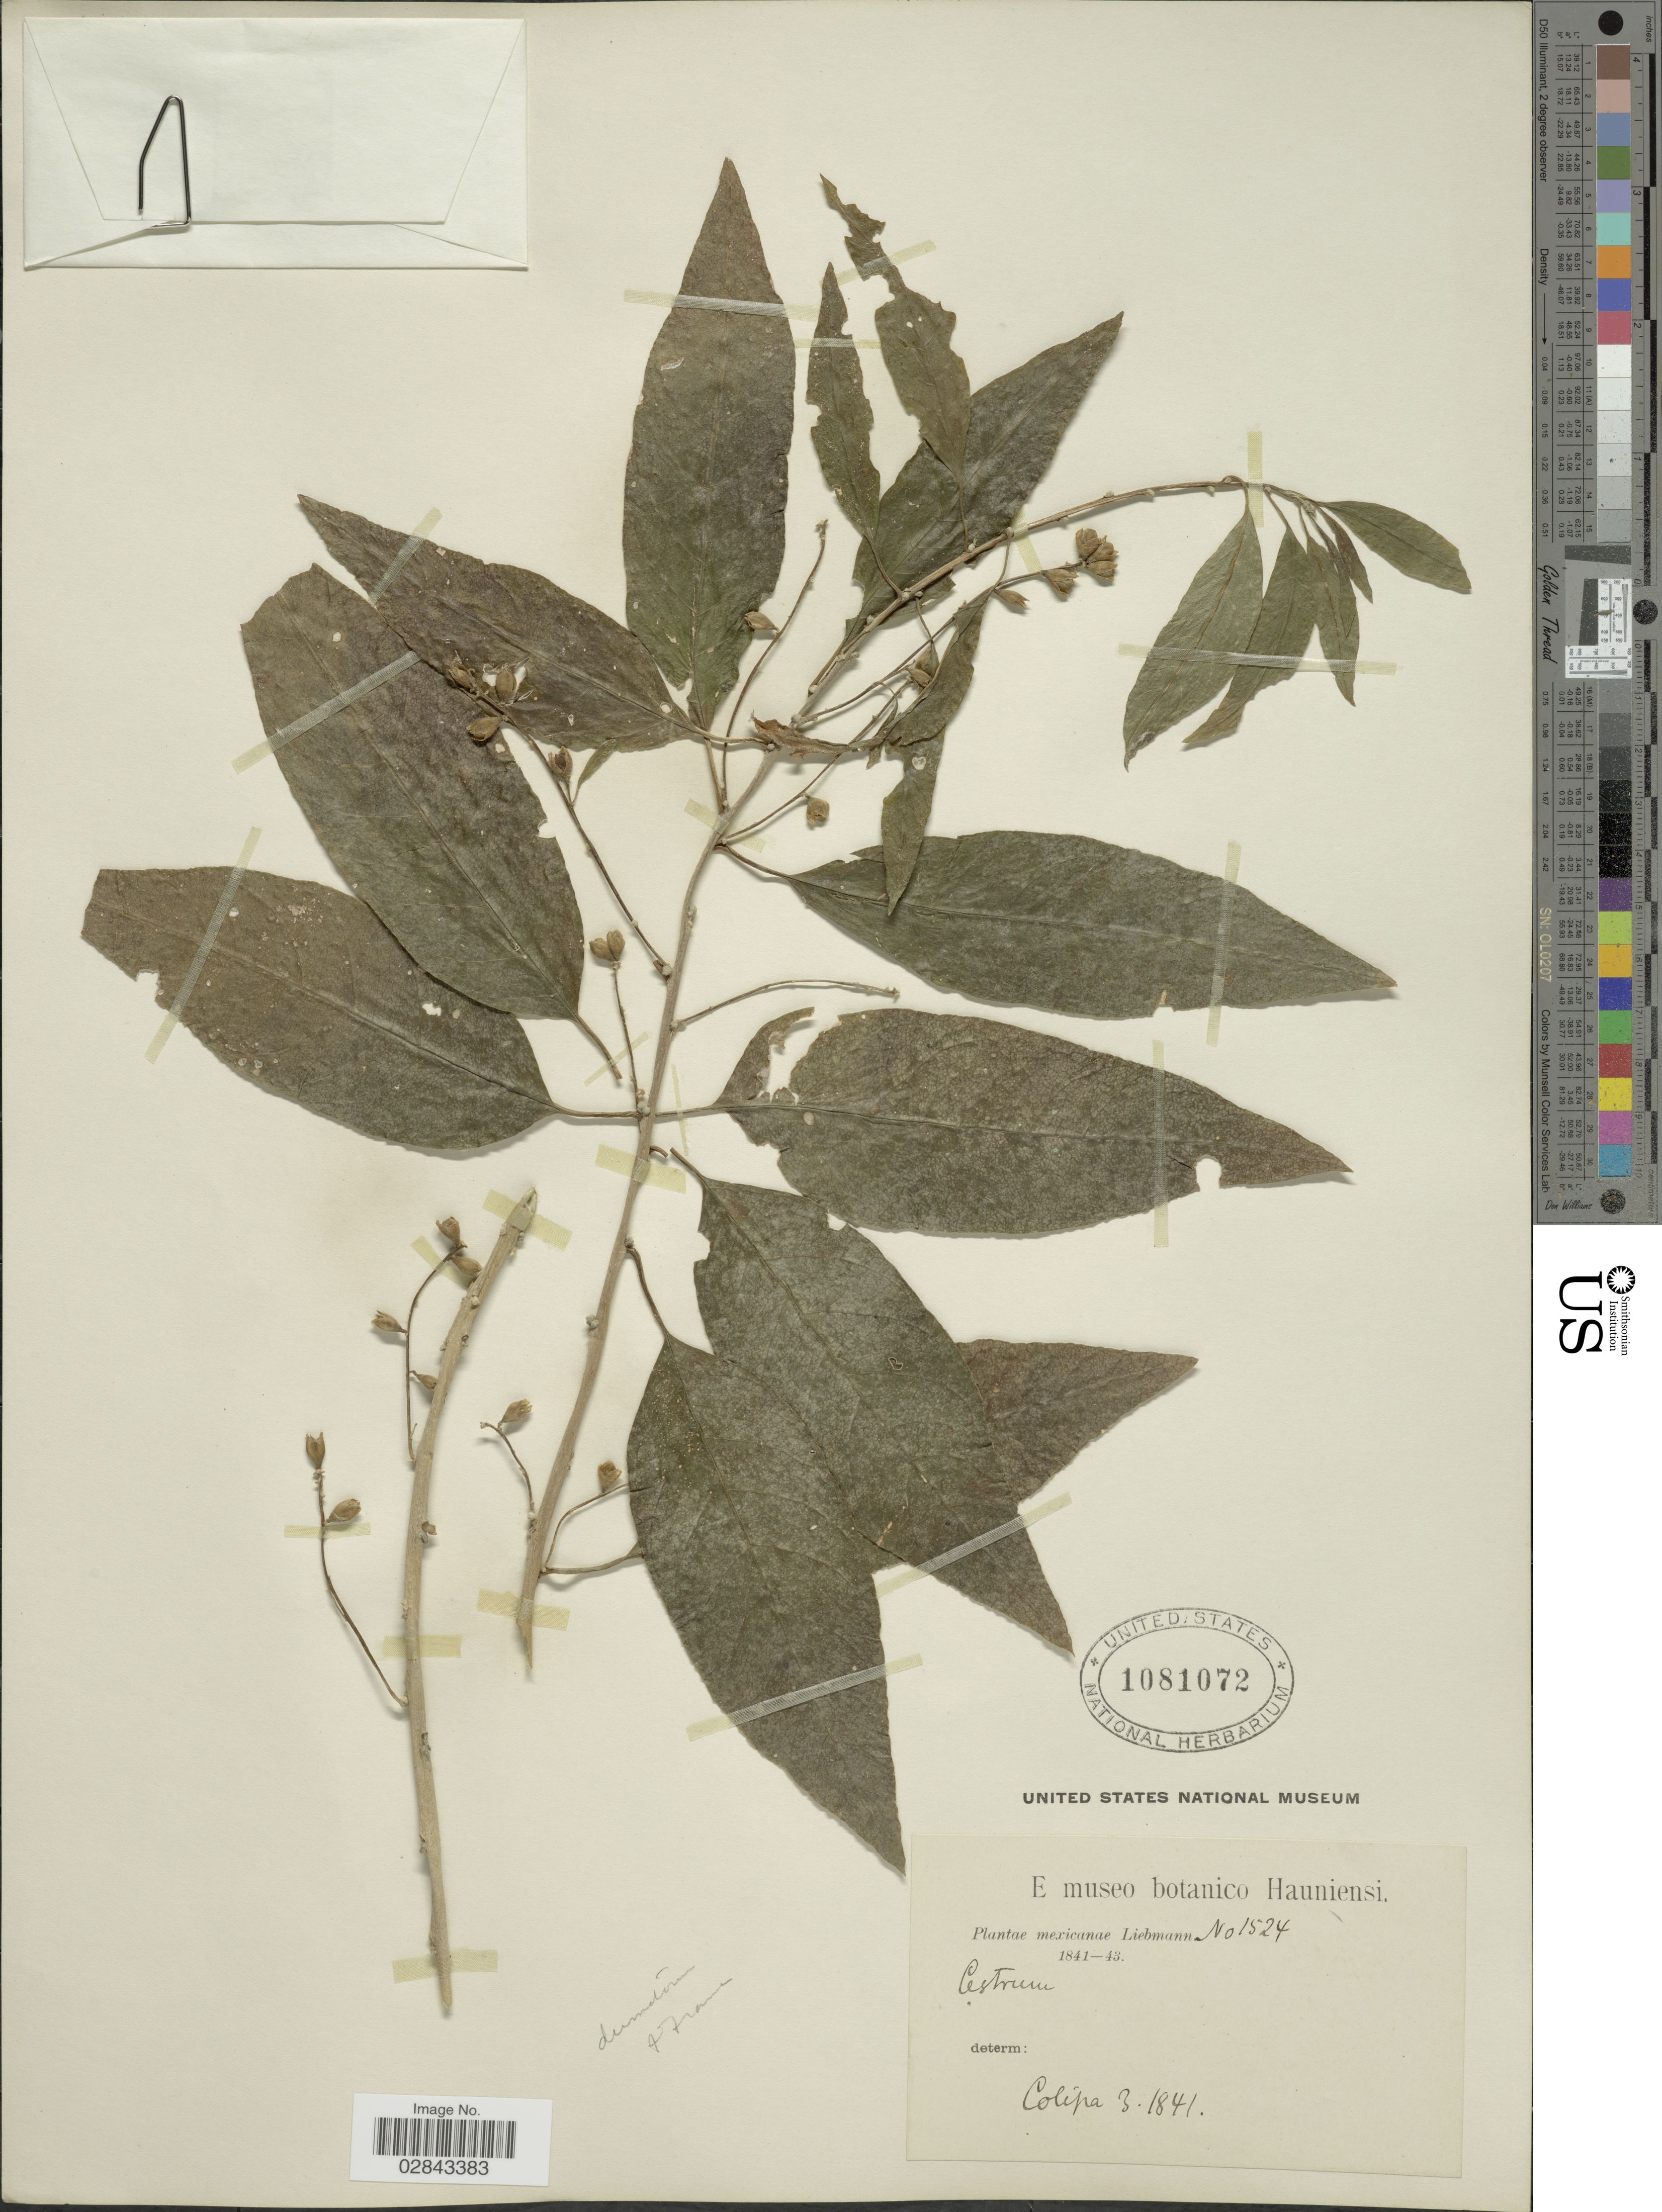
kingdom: Plantae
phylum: Tracheophyta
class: Magnoliopsida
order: Solanales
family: Solanaceae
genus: Cestrum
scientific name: Cestrum dumetorum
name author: Schltdl.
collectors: Liebmann, --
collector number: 1524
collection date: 1841-03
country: Mexico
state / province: Colima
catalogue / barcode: US 1081072